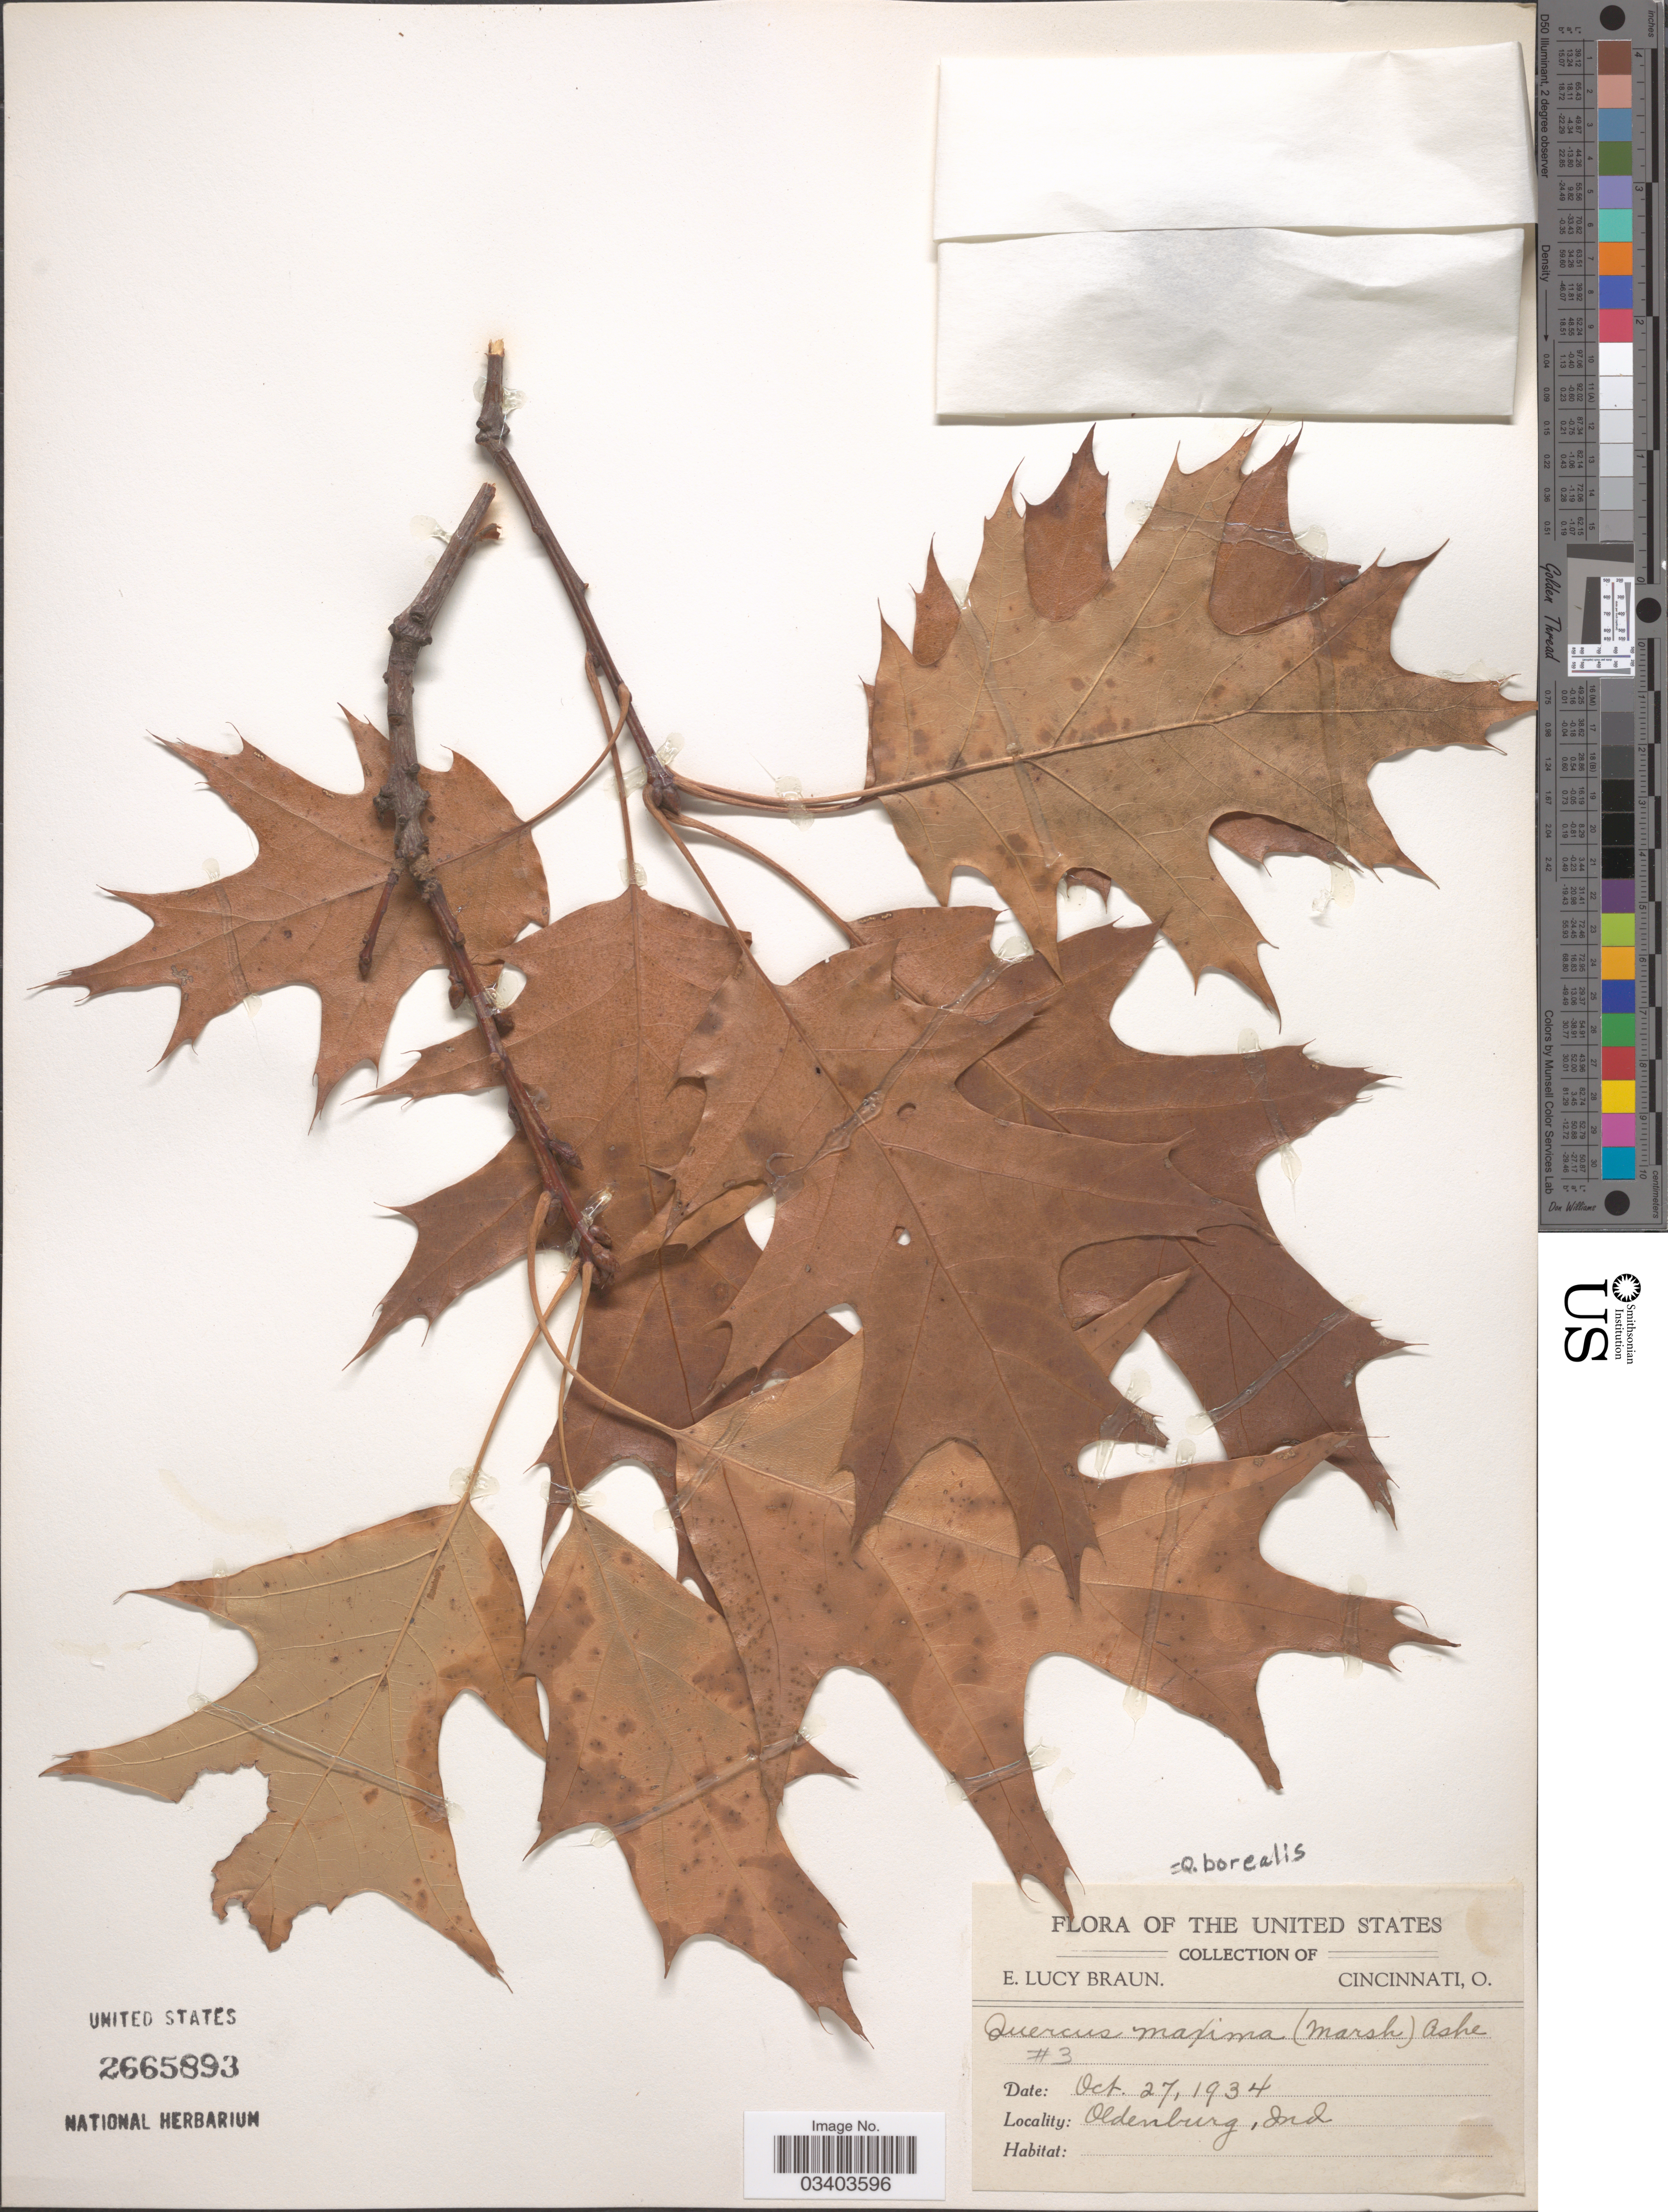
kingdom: Plantae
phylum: Tracheophyta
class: Magnoliopsida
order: Fagales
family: Fagaceae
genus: Quercus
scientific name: Quercus borealis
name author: F. Michx.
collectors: E. L. Braun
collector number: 3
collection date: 1934-10-27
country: United States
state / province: Indiana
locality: Oldenburg.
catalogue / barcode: US 2665893